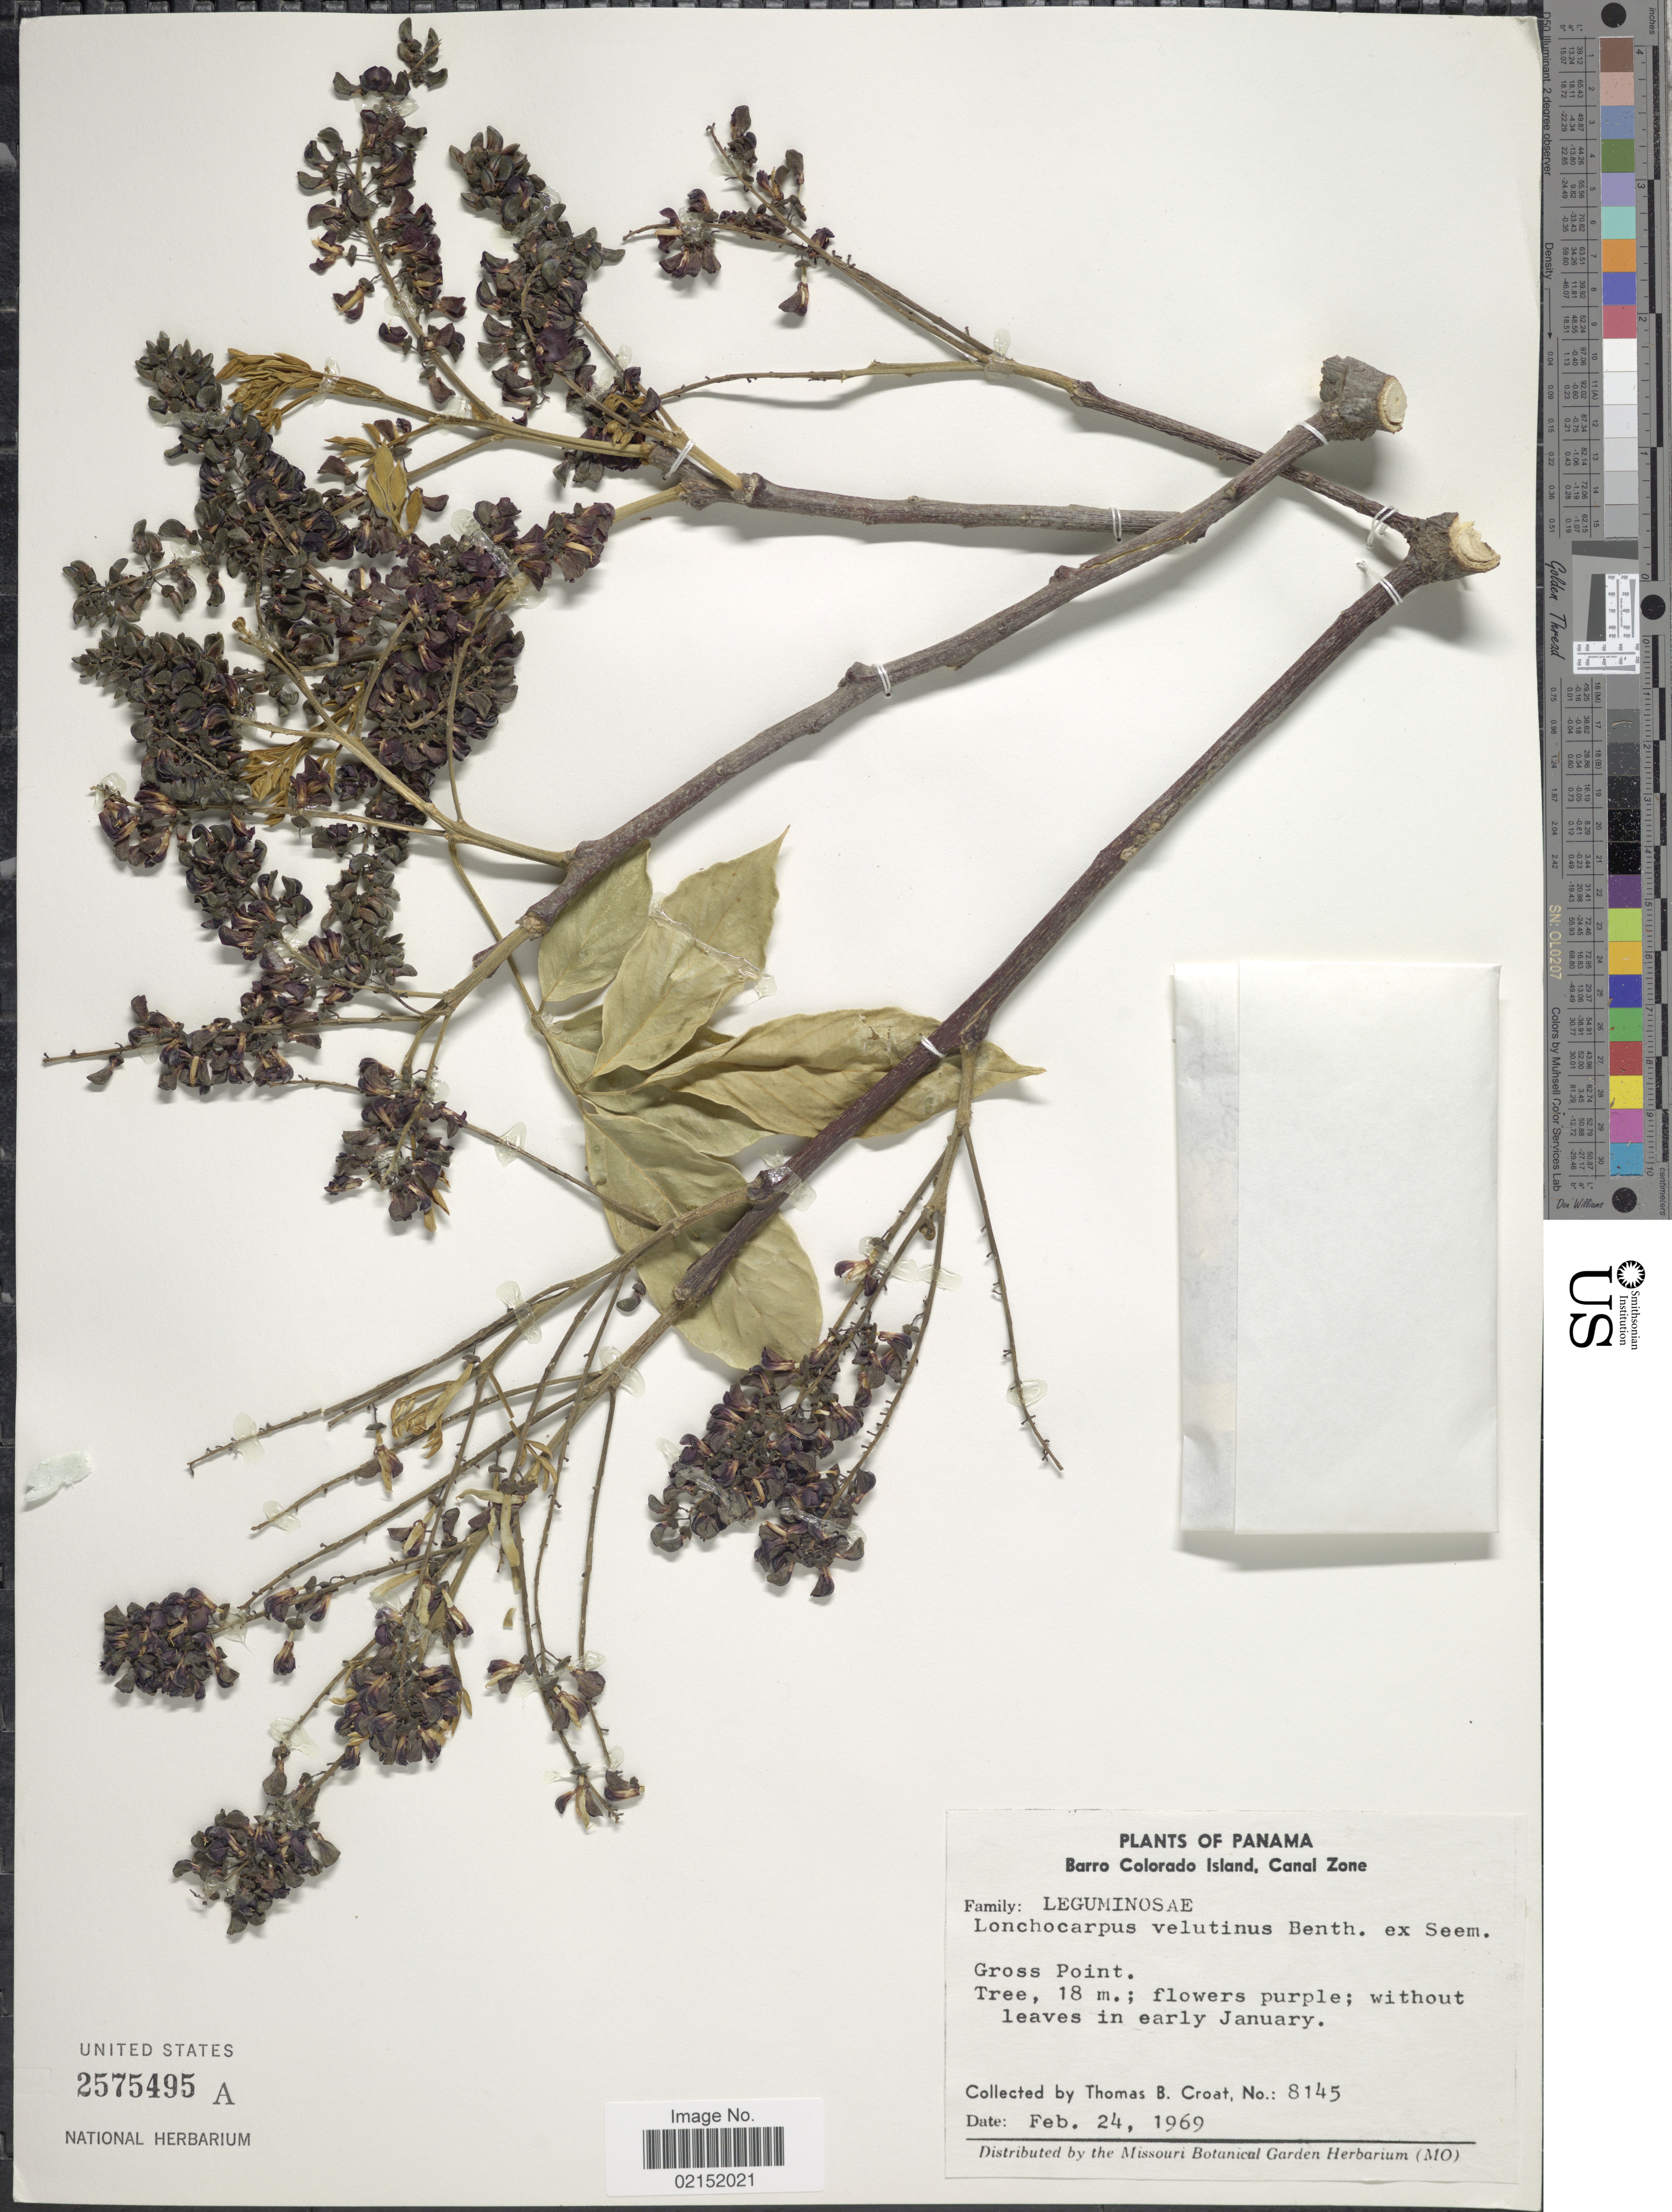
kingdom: Plantae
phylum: Tracheophyta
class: Magnoliopsida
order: Fabales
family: Fabaceae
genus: Lonchocarpus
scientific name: Lonchocarpus velutinus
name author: Benth. ex Seem.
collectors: T. B. Croat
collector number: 8145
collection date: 1969-02-24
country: Panama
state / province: Panamá Oeste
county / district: Canal Zone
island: Barro Colorado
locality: Barro Colorado Island, Canal Zone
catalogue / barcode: US 2575495A